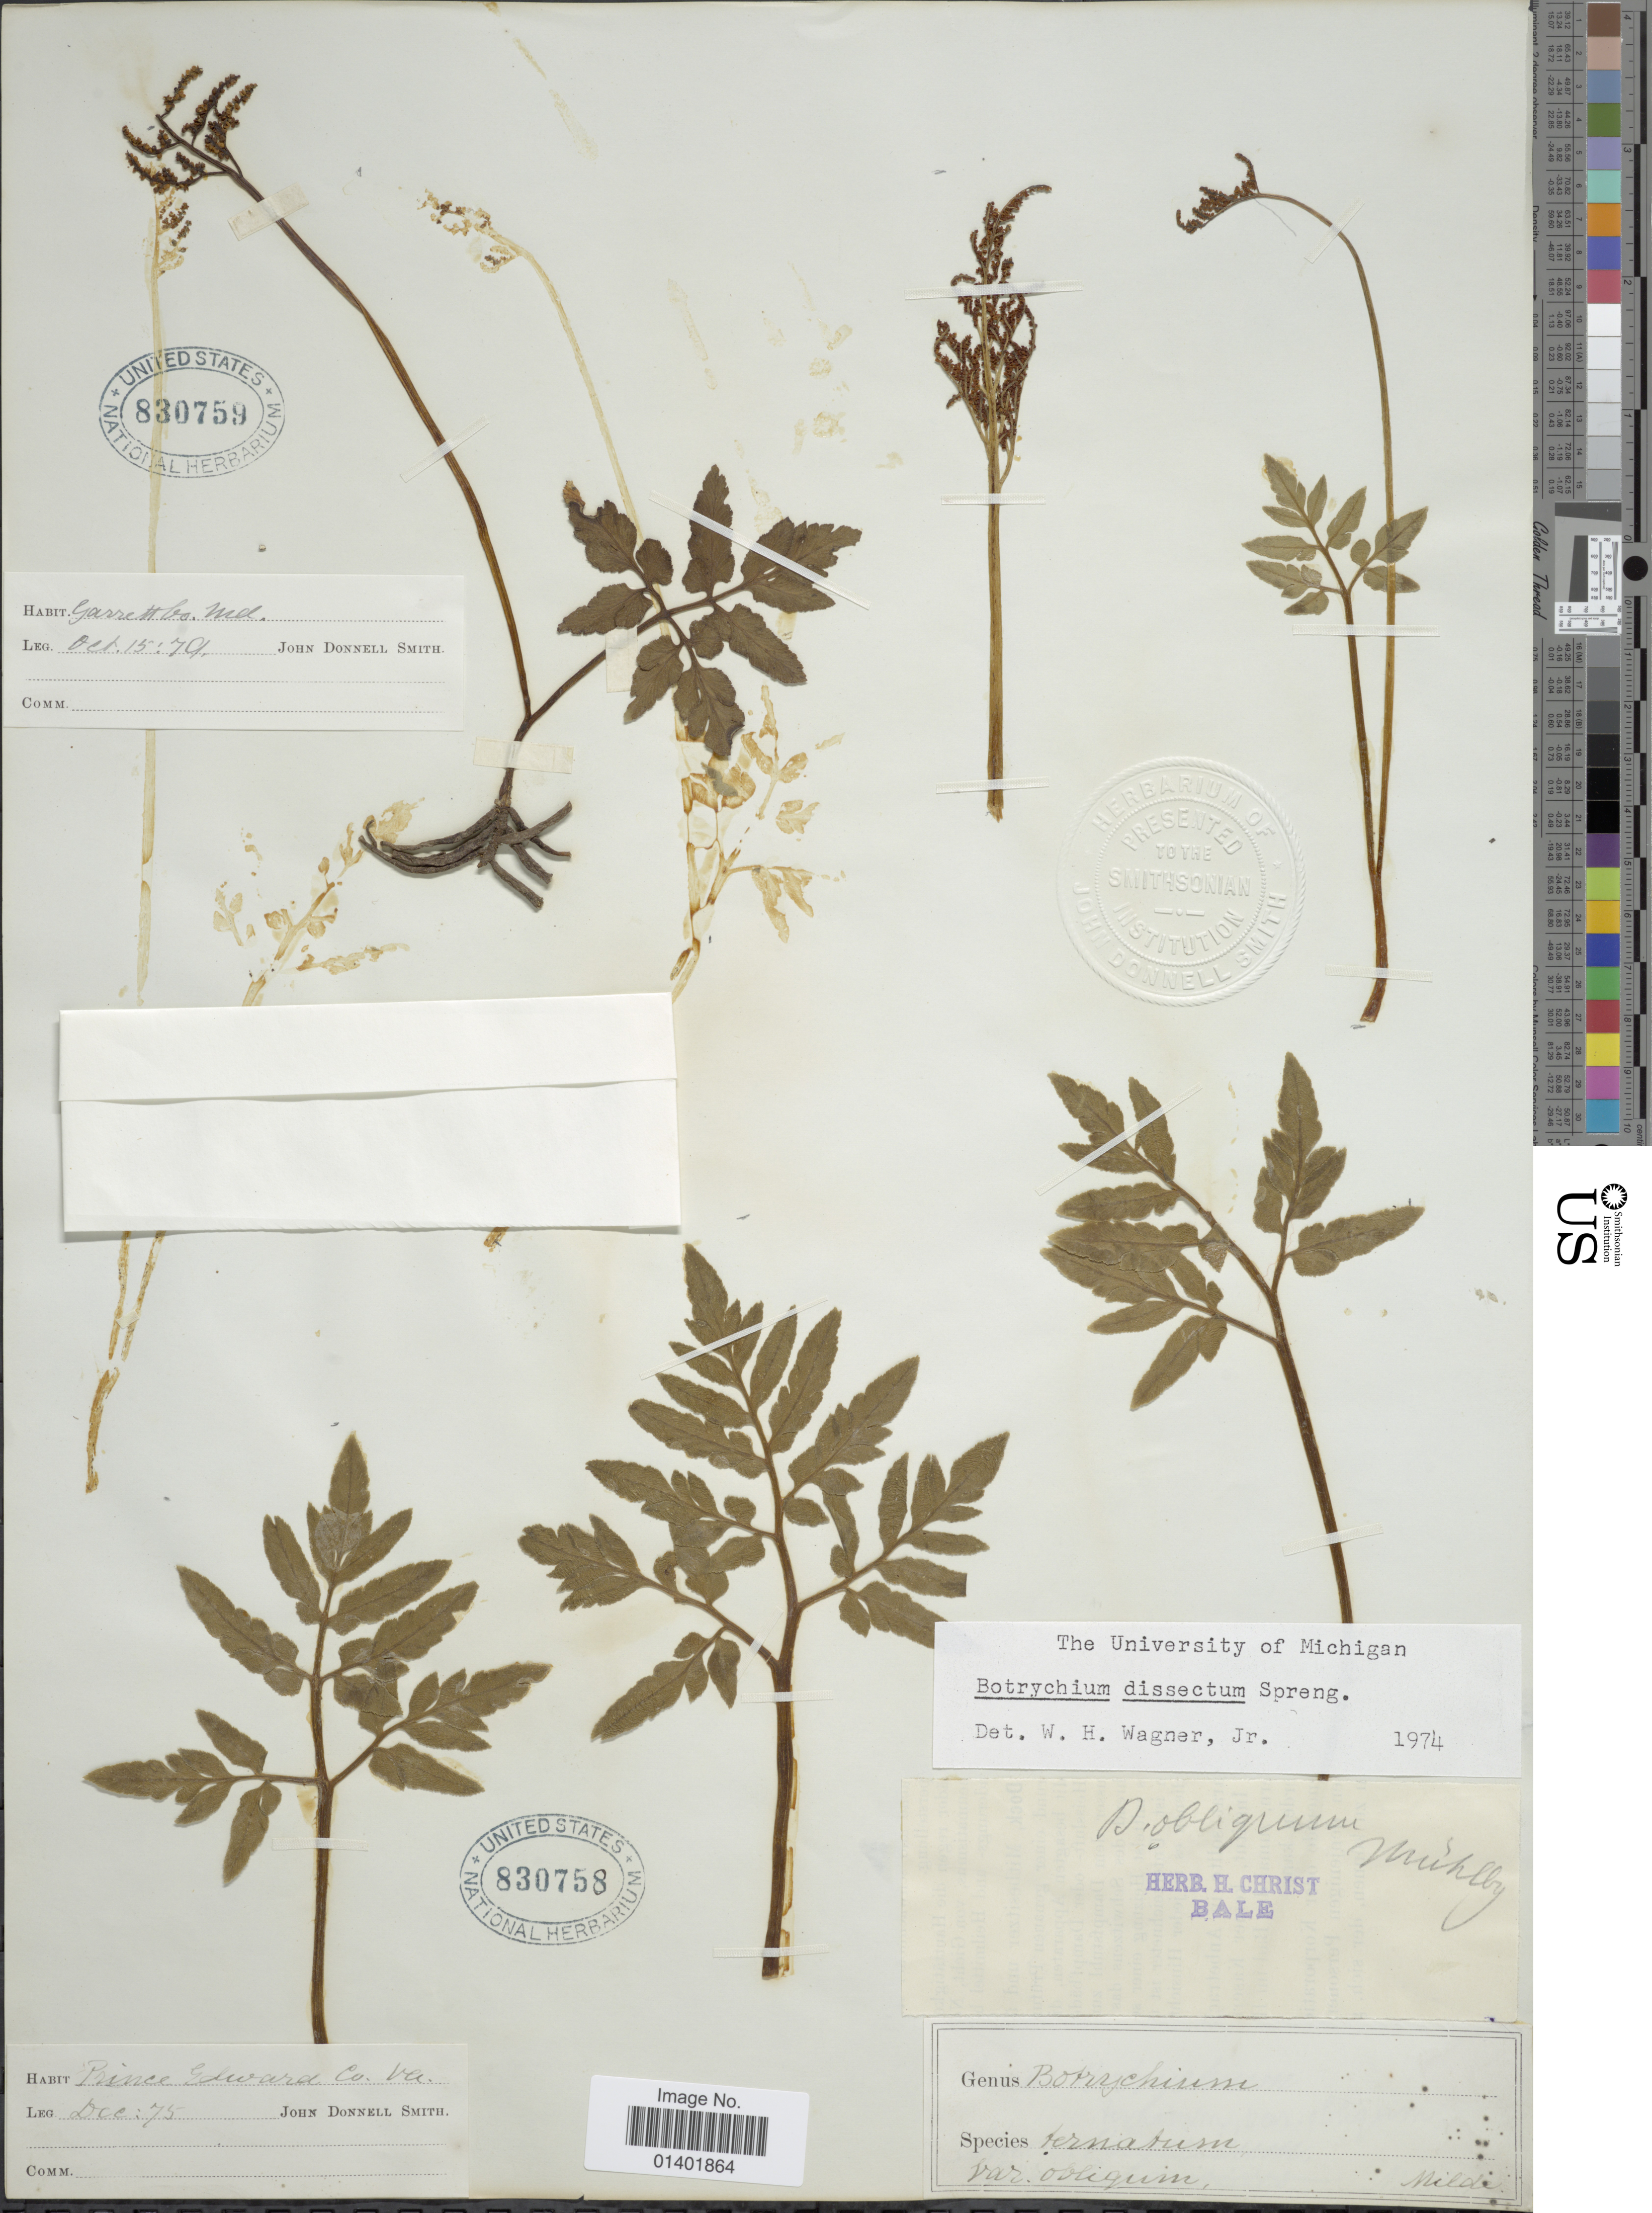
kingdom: Plantae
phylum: Tracheophyta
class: Polypodiopsida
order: Ophioglossales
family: Ophioglossaceae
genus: Botrychium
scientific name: Botrychium dissectum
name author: Spreng.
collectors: J. Donnell Smith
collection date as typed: Transcribed d/m/y: /12/75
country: United States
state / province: Virginia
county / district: Prince Edward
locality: Prince Edward Co.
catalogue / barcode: US 830758-2